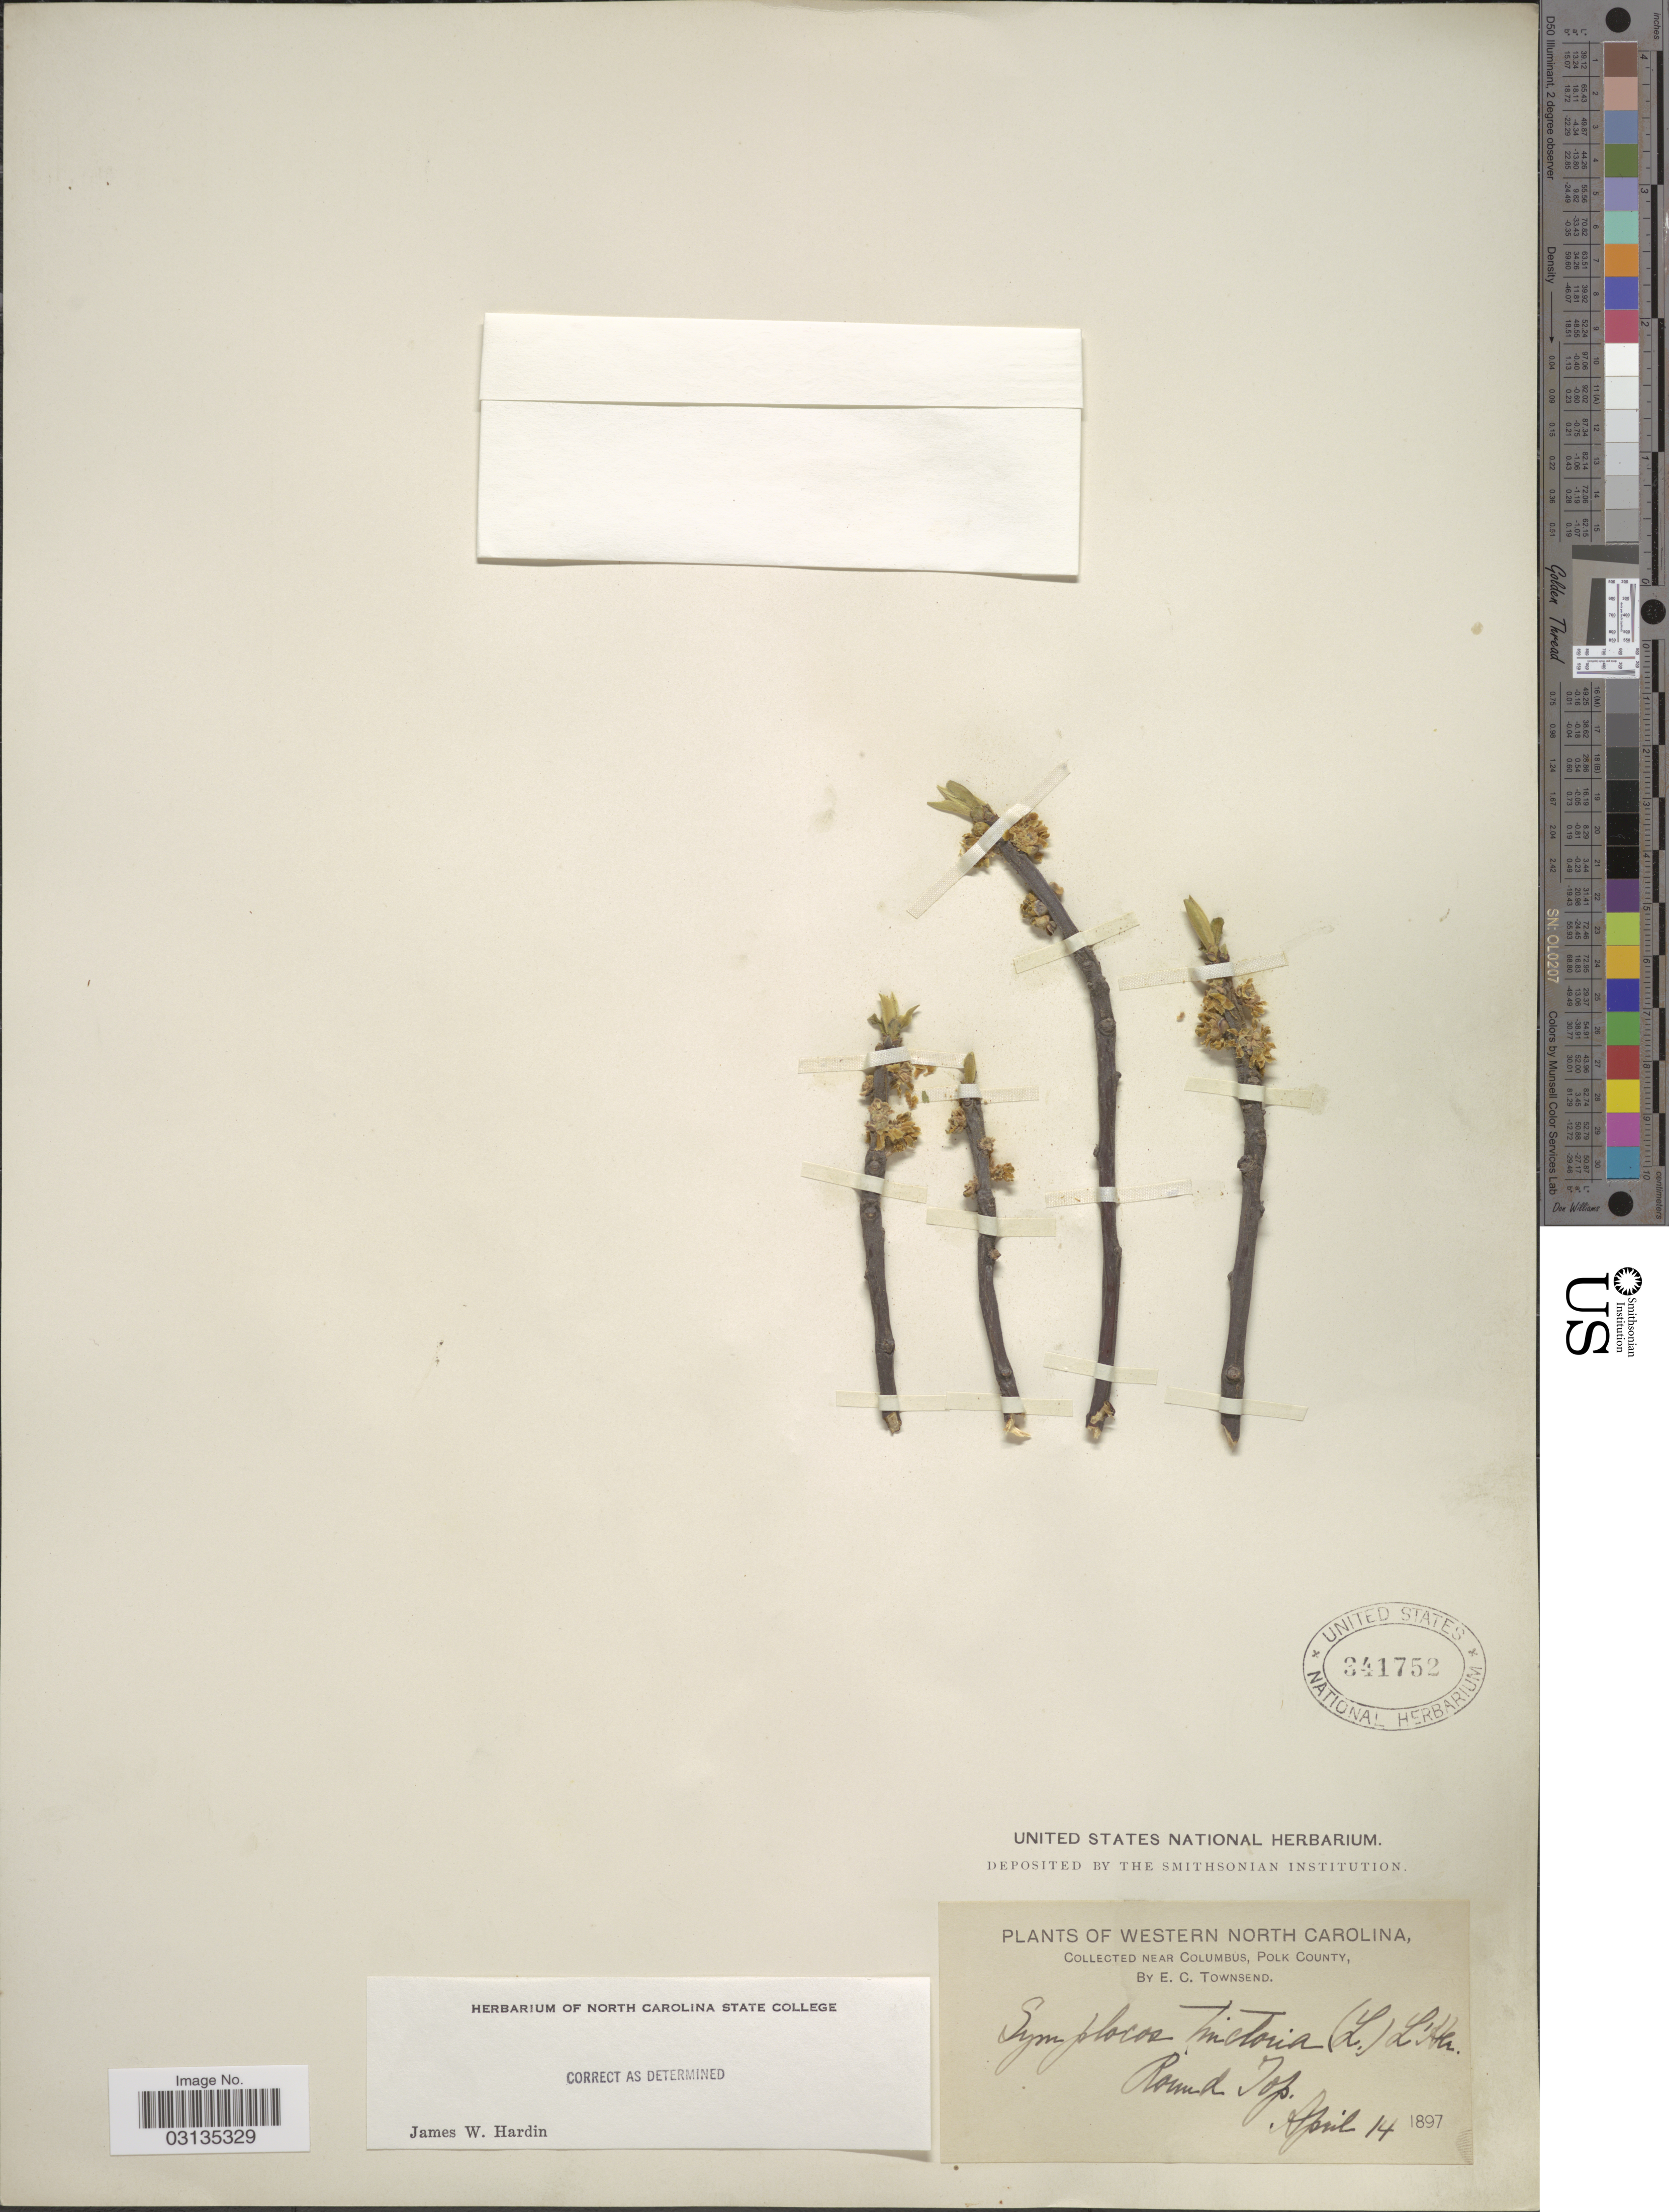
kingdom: Plantae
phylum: Tracheophyta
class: Magnoliopsida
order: Ericales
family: Symplocaceae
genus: Symplocos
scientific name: Symplocos tinctoria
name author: (L.) L'Hér.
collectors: E. C. Townsend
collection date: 1897-04-14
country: United States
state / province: North Carolina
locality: Western North Carolina, near Columbus, Polk County. Round Top.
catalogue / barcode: US 341752